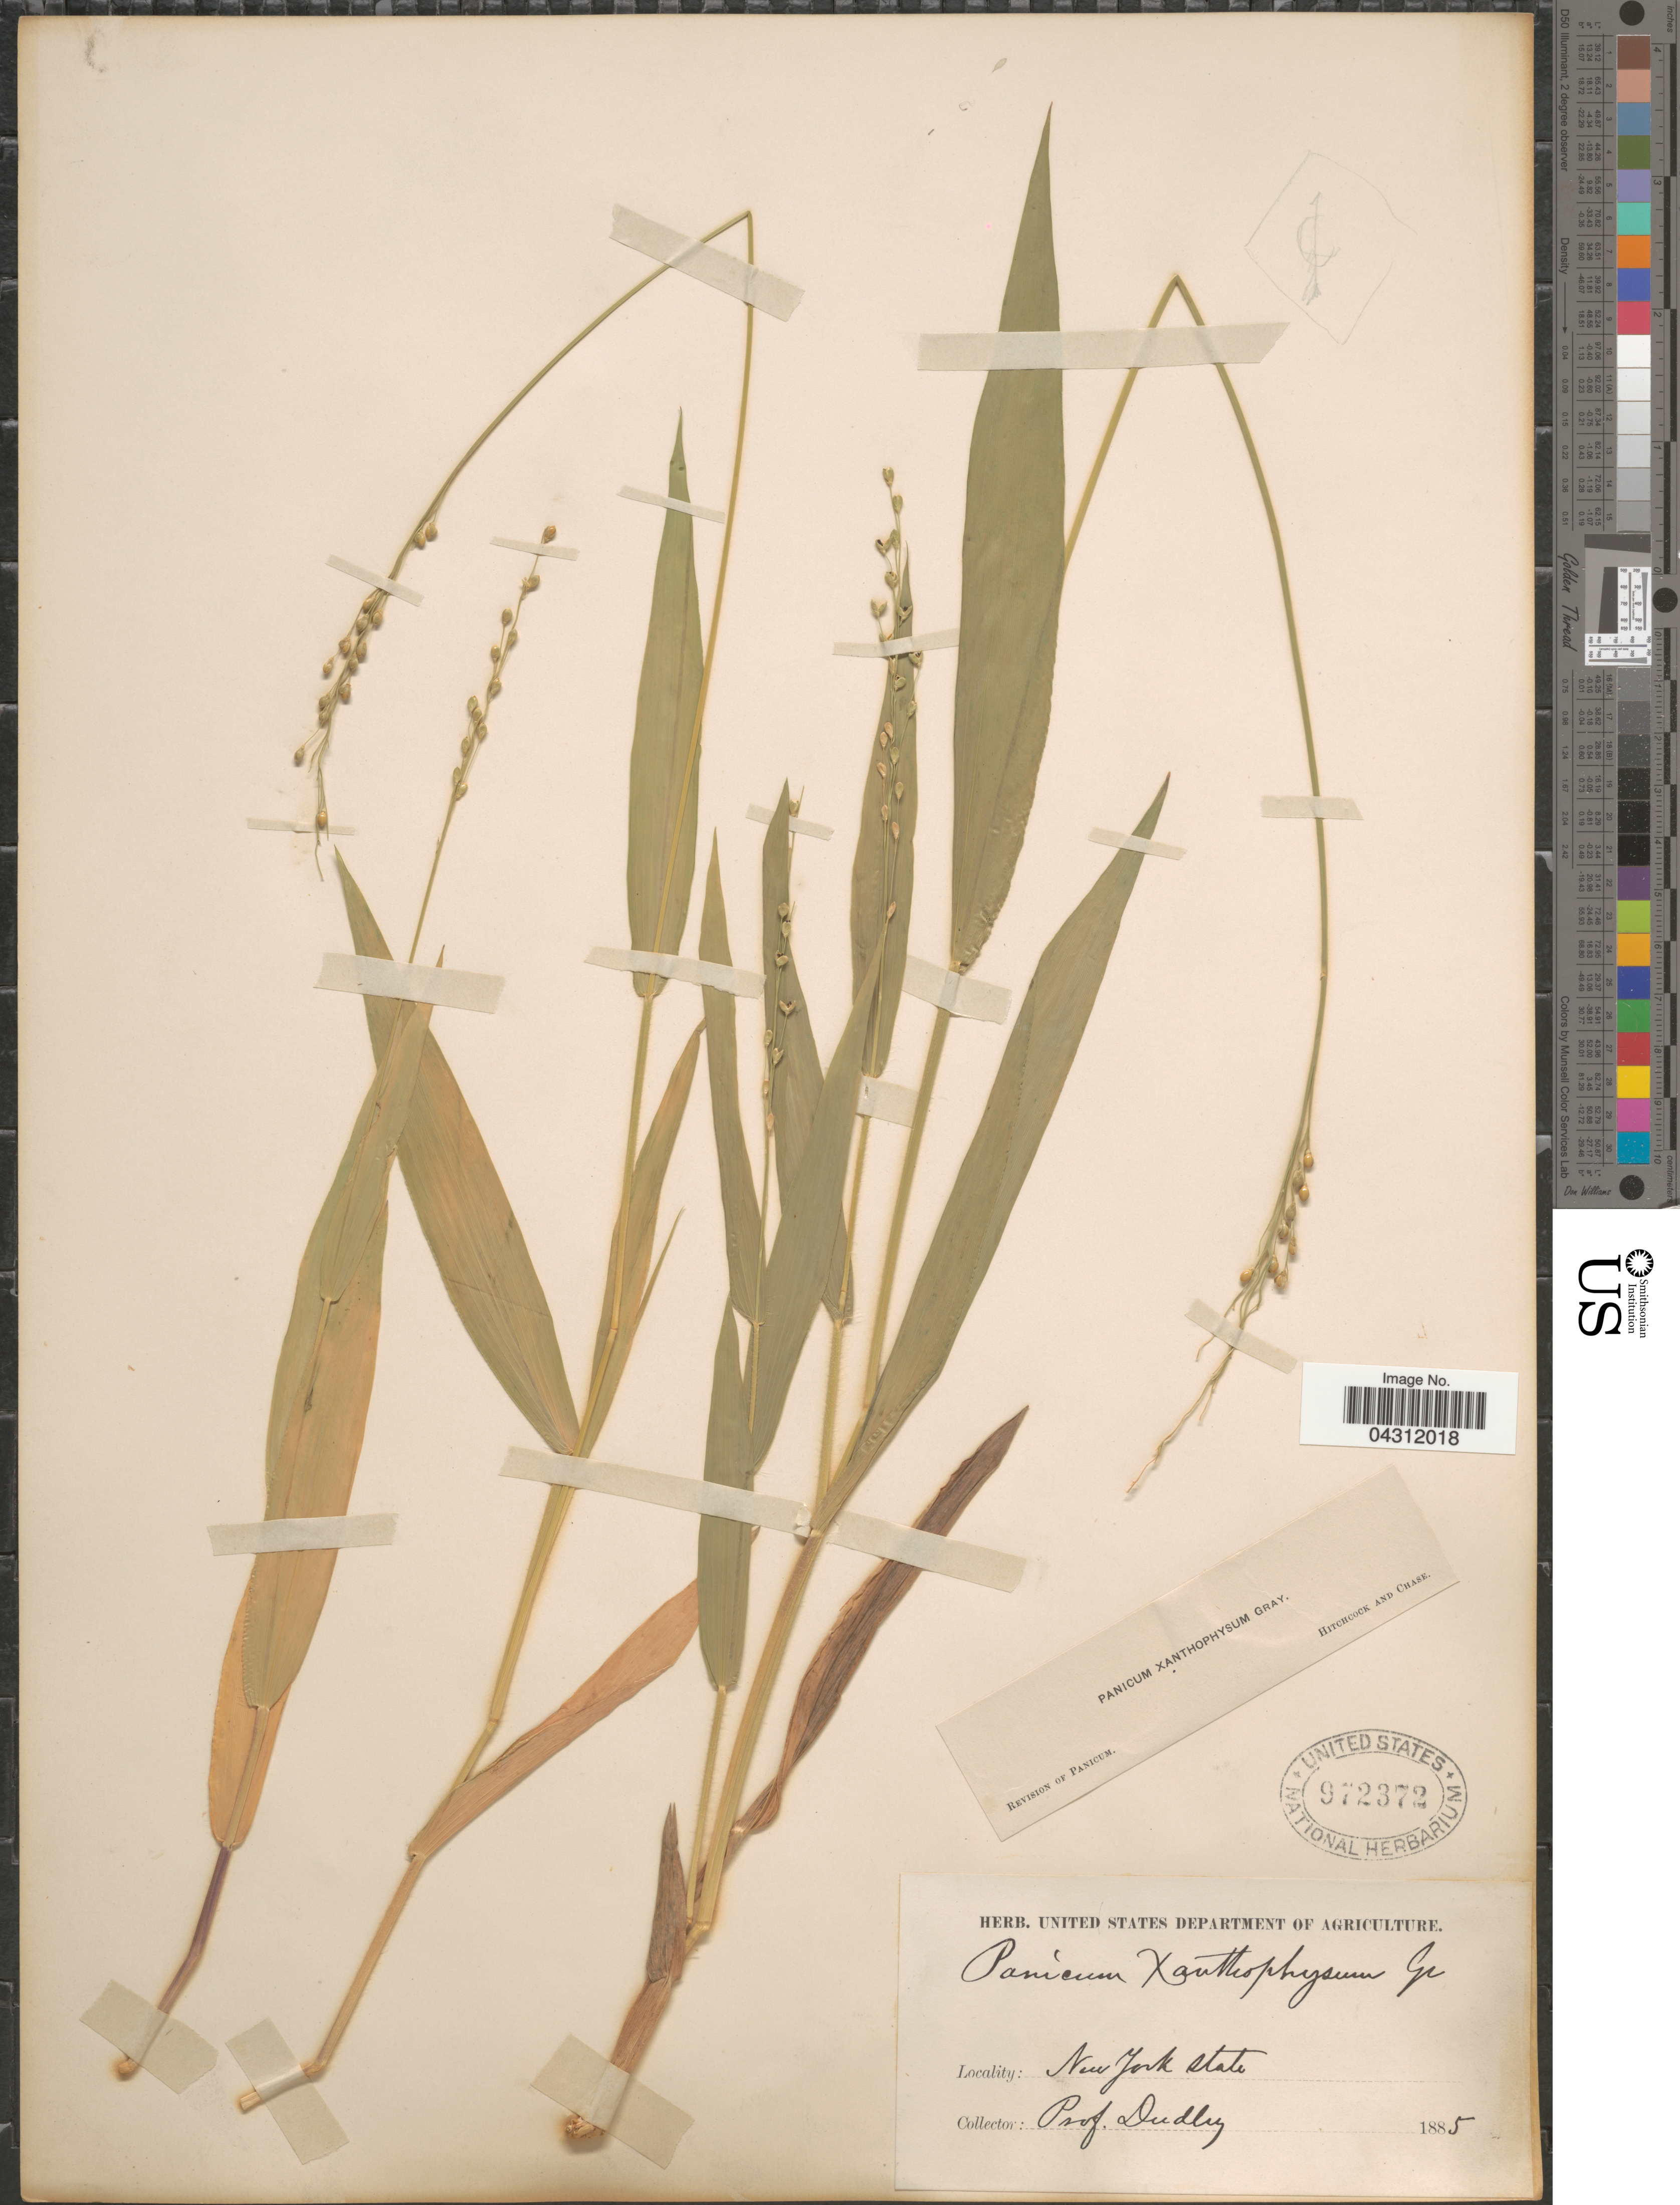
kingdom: Plantae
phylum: Tracheophyta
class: Liliopsida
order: Poales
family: Poaceae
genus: Dichanthelium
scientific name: Dichanthelium xanthophysum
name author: (A. Gray) Freckmann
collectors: Dudley, --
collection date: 1885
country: United States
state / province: New York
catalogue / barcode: US 972372